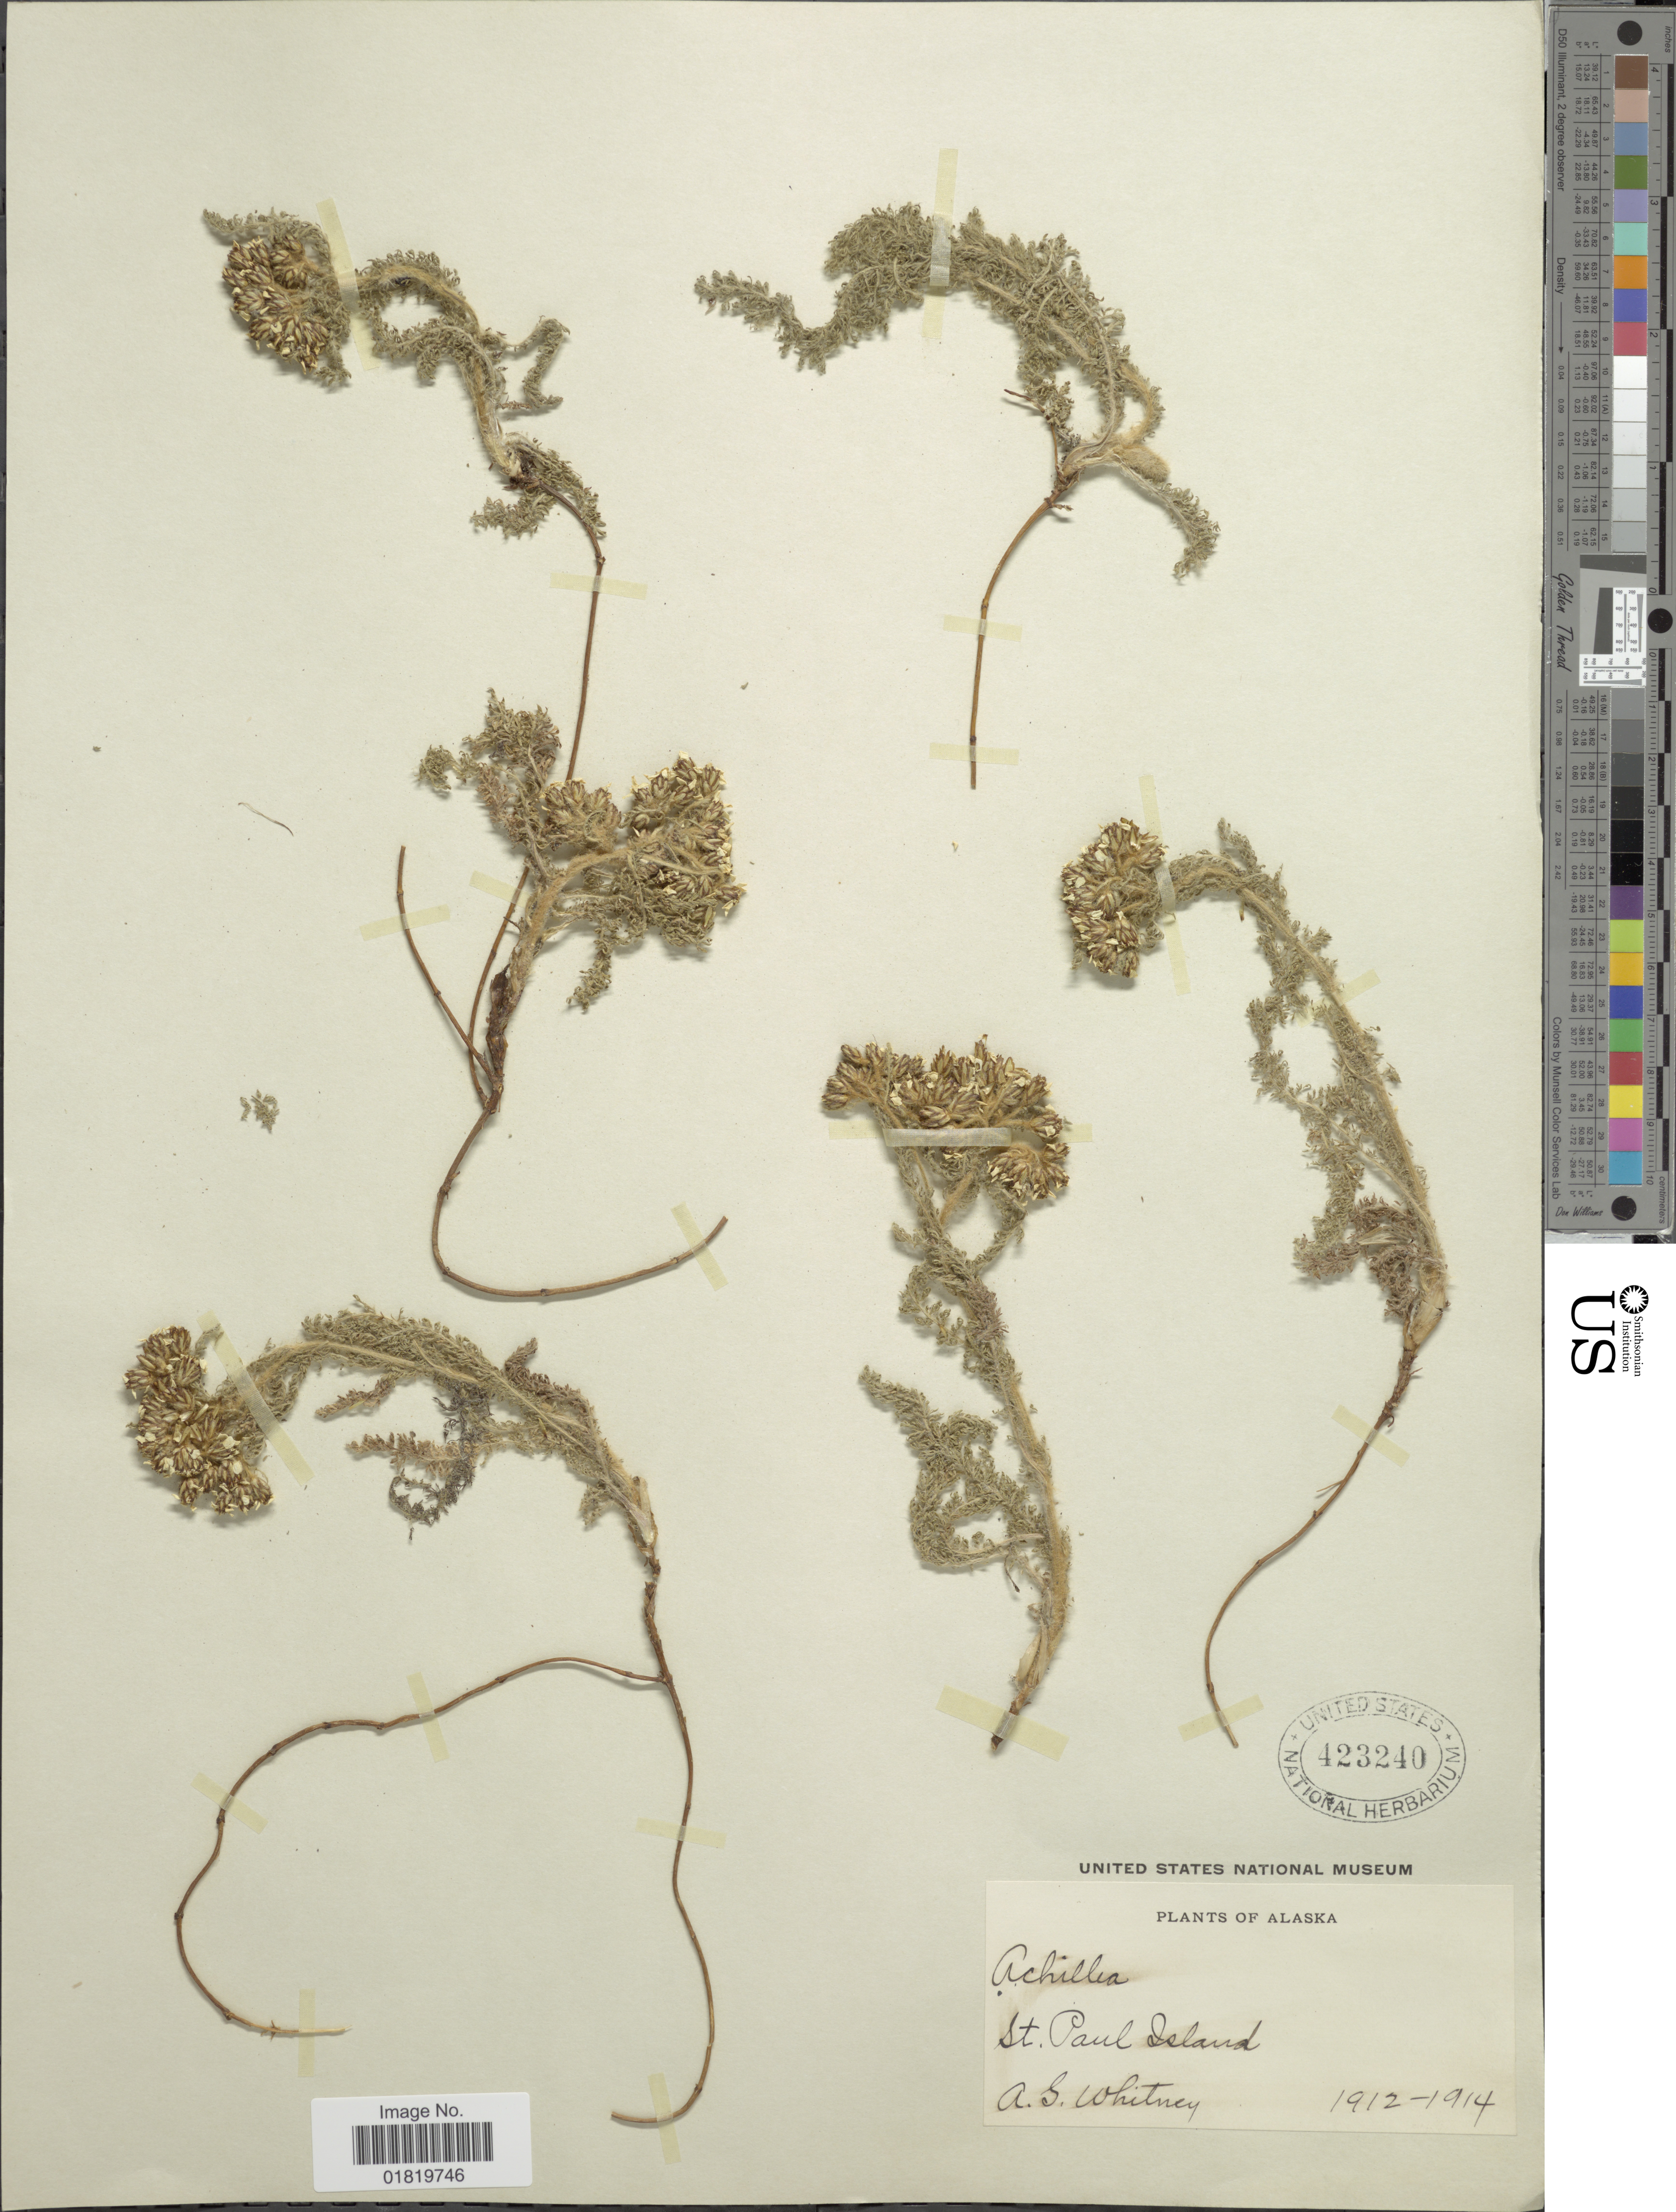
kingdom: Plantae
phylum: Tracheophyta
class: Magnoliopsida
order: Asterales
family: Asteraceae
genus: Achillea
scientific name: Achillea borealis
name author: Bong.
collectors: A. Whitney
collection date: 1912/1914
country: United States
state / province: Alaska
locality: St. Paul Island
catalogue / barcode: US 423240